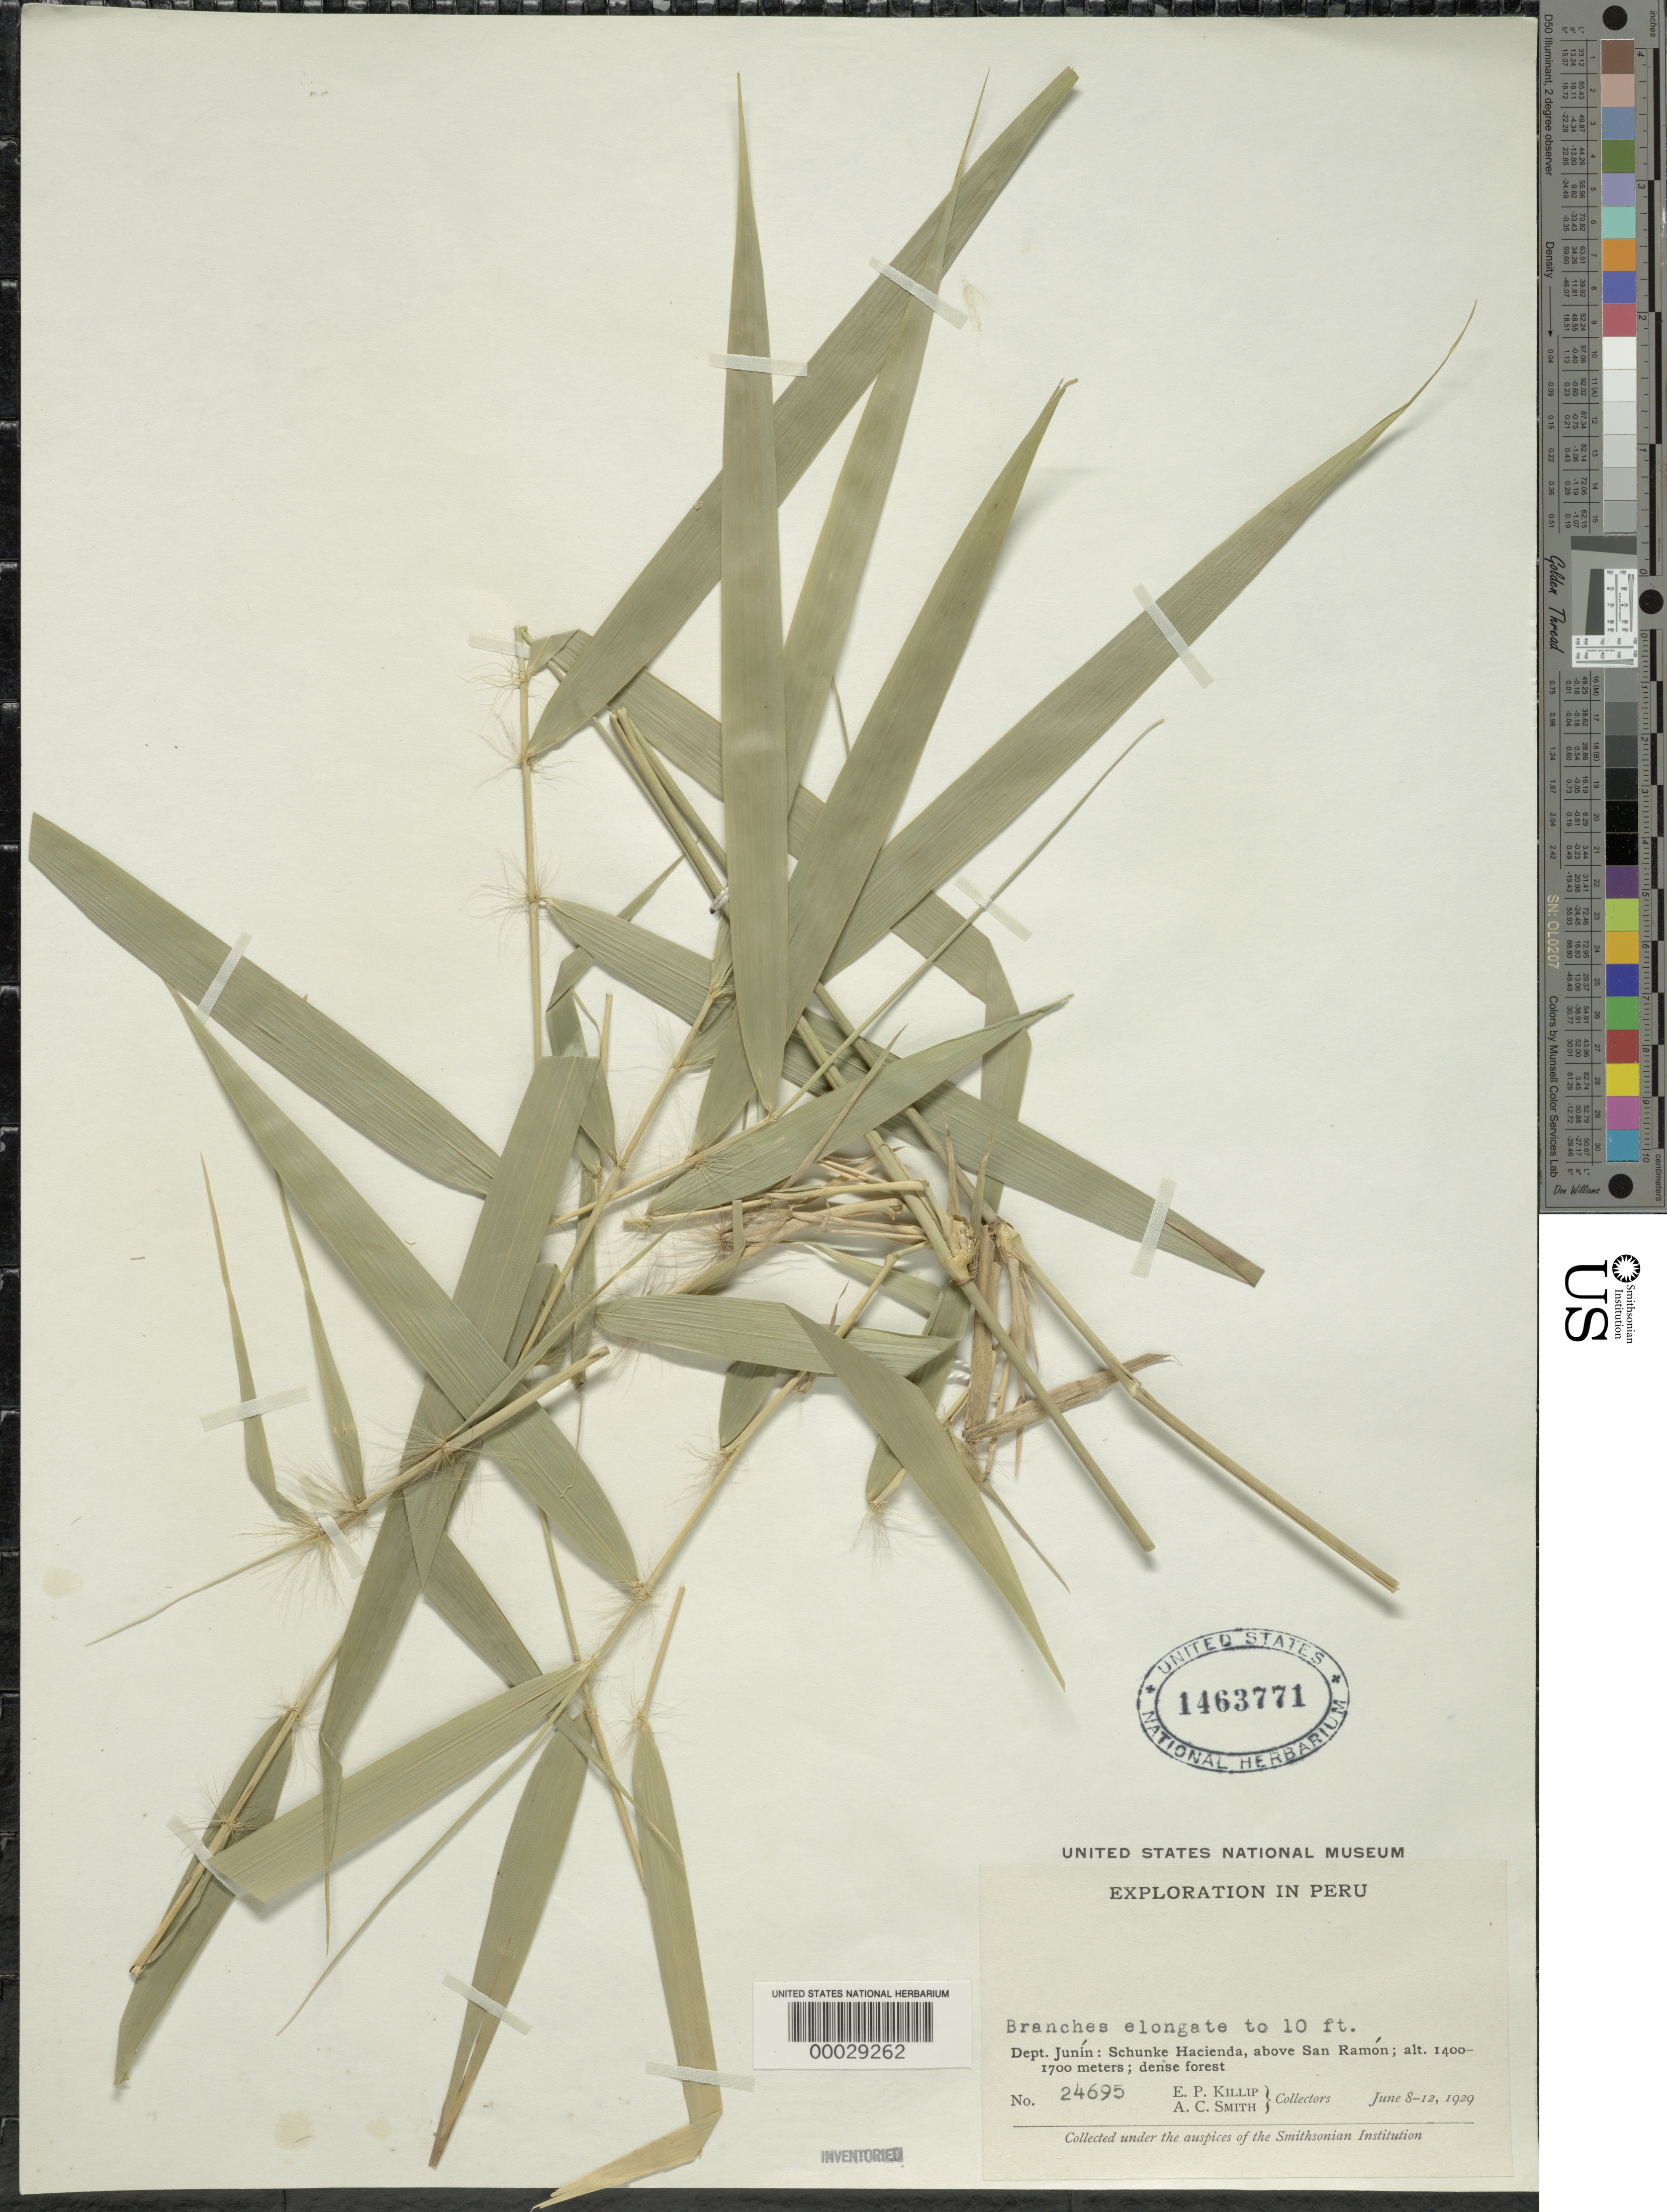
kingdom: Plantae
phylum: Tracheophyta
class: Liliopsida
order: Poales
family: Poaceae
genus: Elytrostachys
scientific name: Elytrostachys sp.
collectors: E. P. Killip & A. C. Smith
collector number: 24695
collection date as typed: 08 Jun 1929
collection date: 1929-06-08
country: Peru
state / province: Junín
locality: Schunke hacienda, above san ramon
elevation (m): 1400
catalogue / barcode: US 1463771